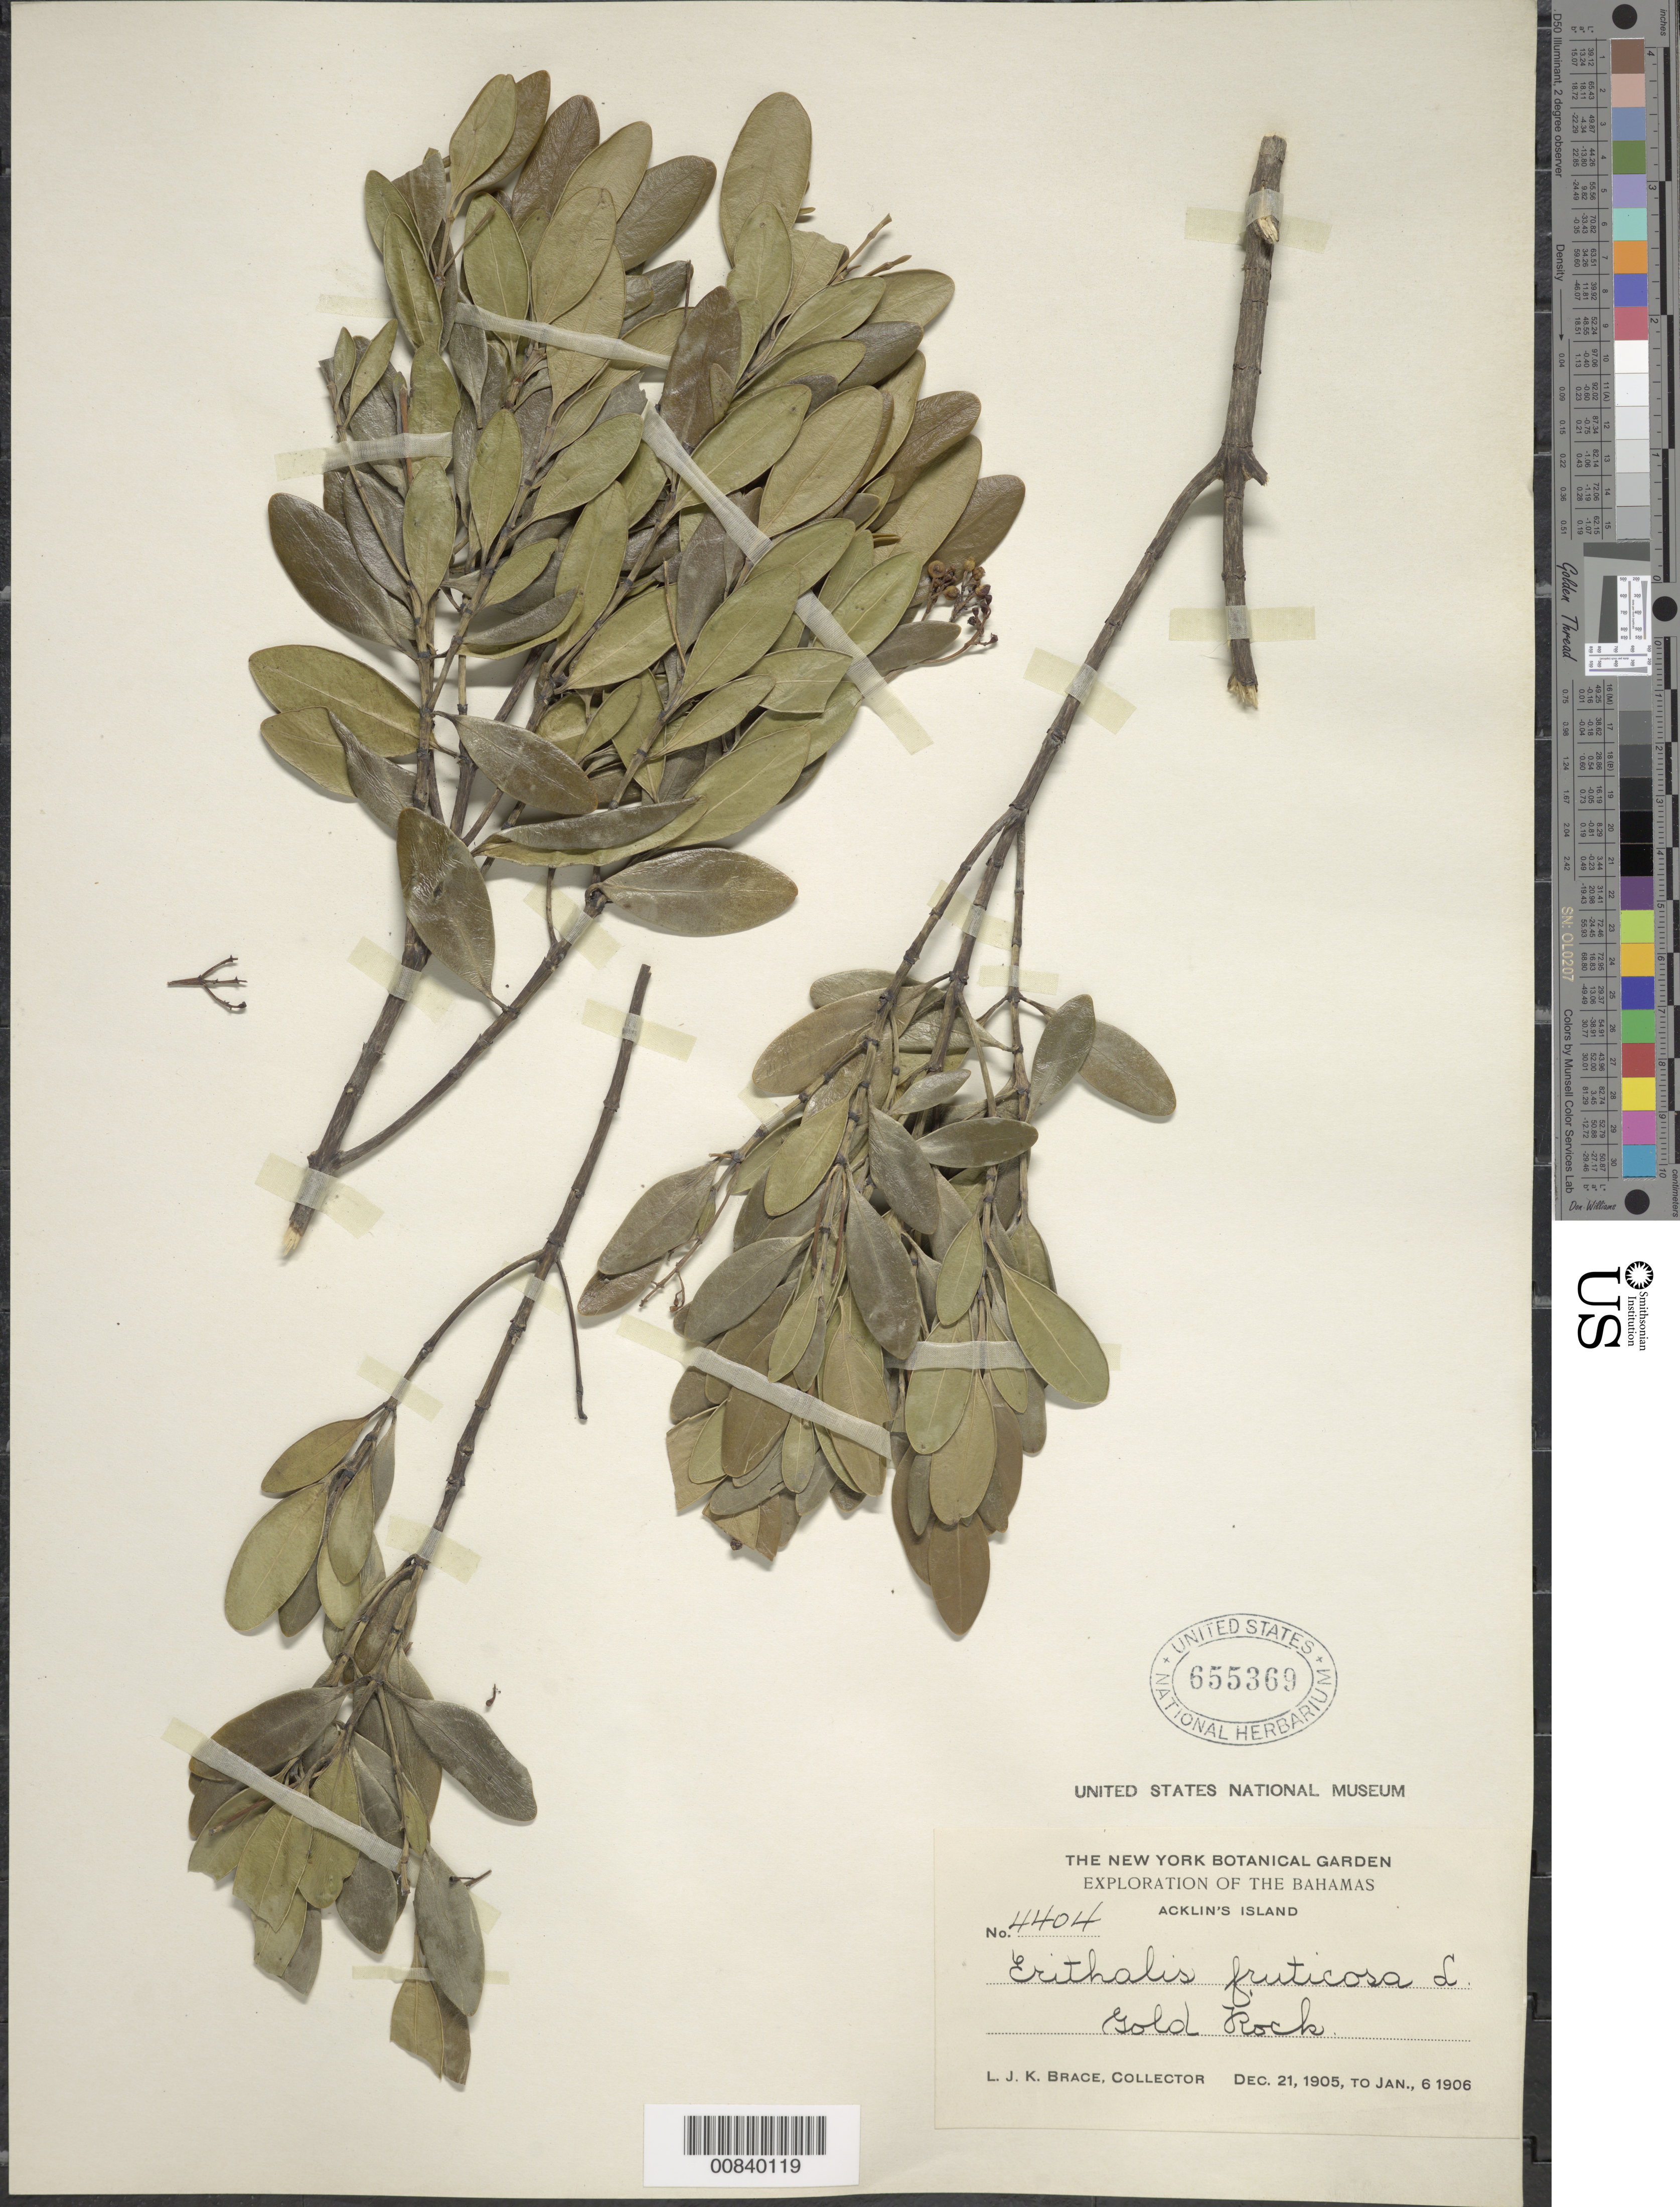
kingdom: Plantae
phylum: Tracheophyta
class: Magnoliopsida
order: Gentianales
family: Rubiaceae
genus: Erithalis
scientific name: Erithalis fruticosa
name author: L.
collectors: L. J. K. Brace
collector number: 4404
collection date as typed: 21 Dec 1905 to 06 Jan 1906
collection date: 1905-12-21/1906-01-06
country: Bahamas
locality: Acklin's Island. Gold Rock.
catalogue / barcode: US 655369